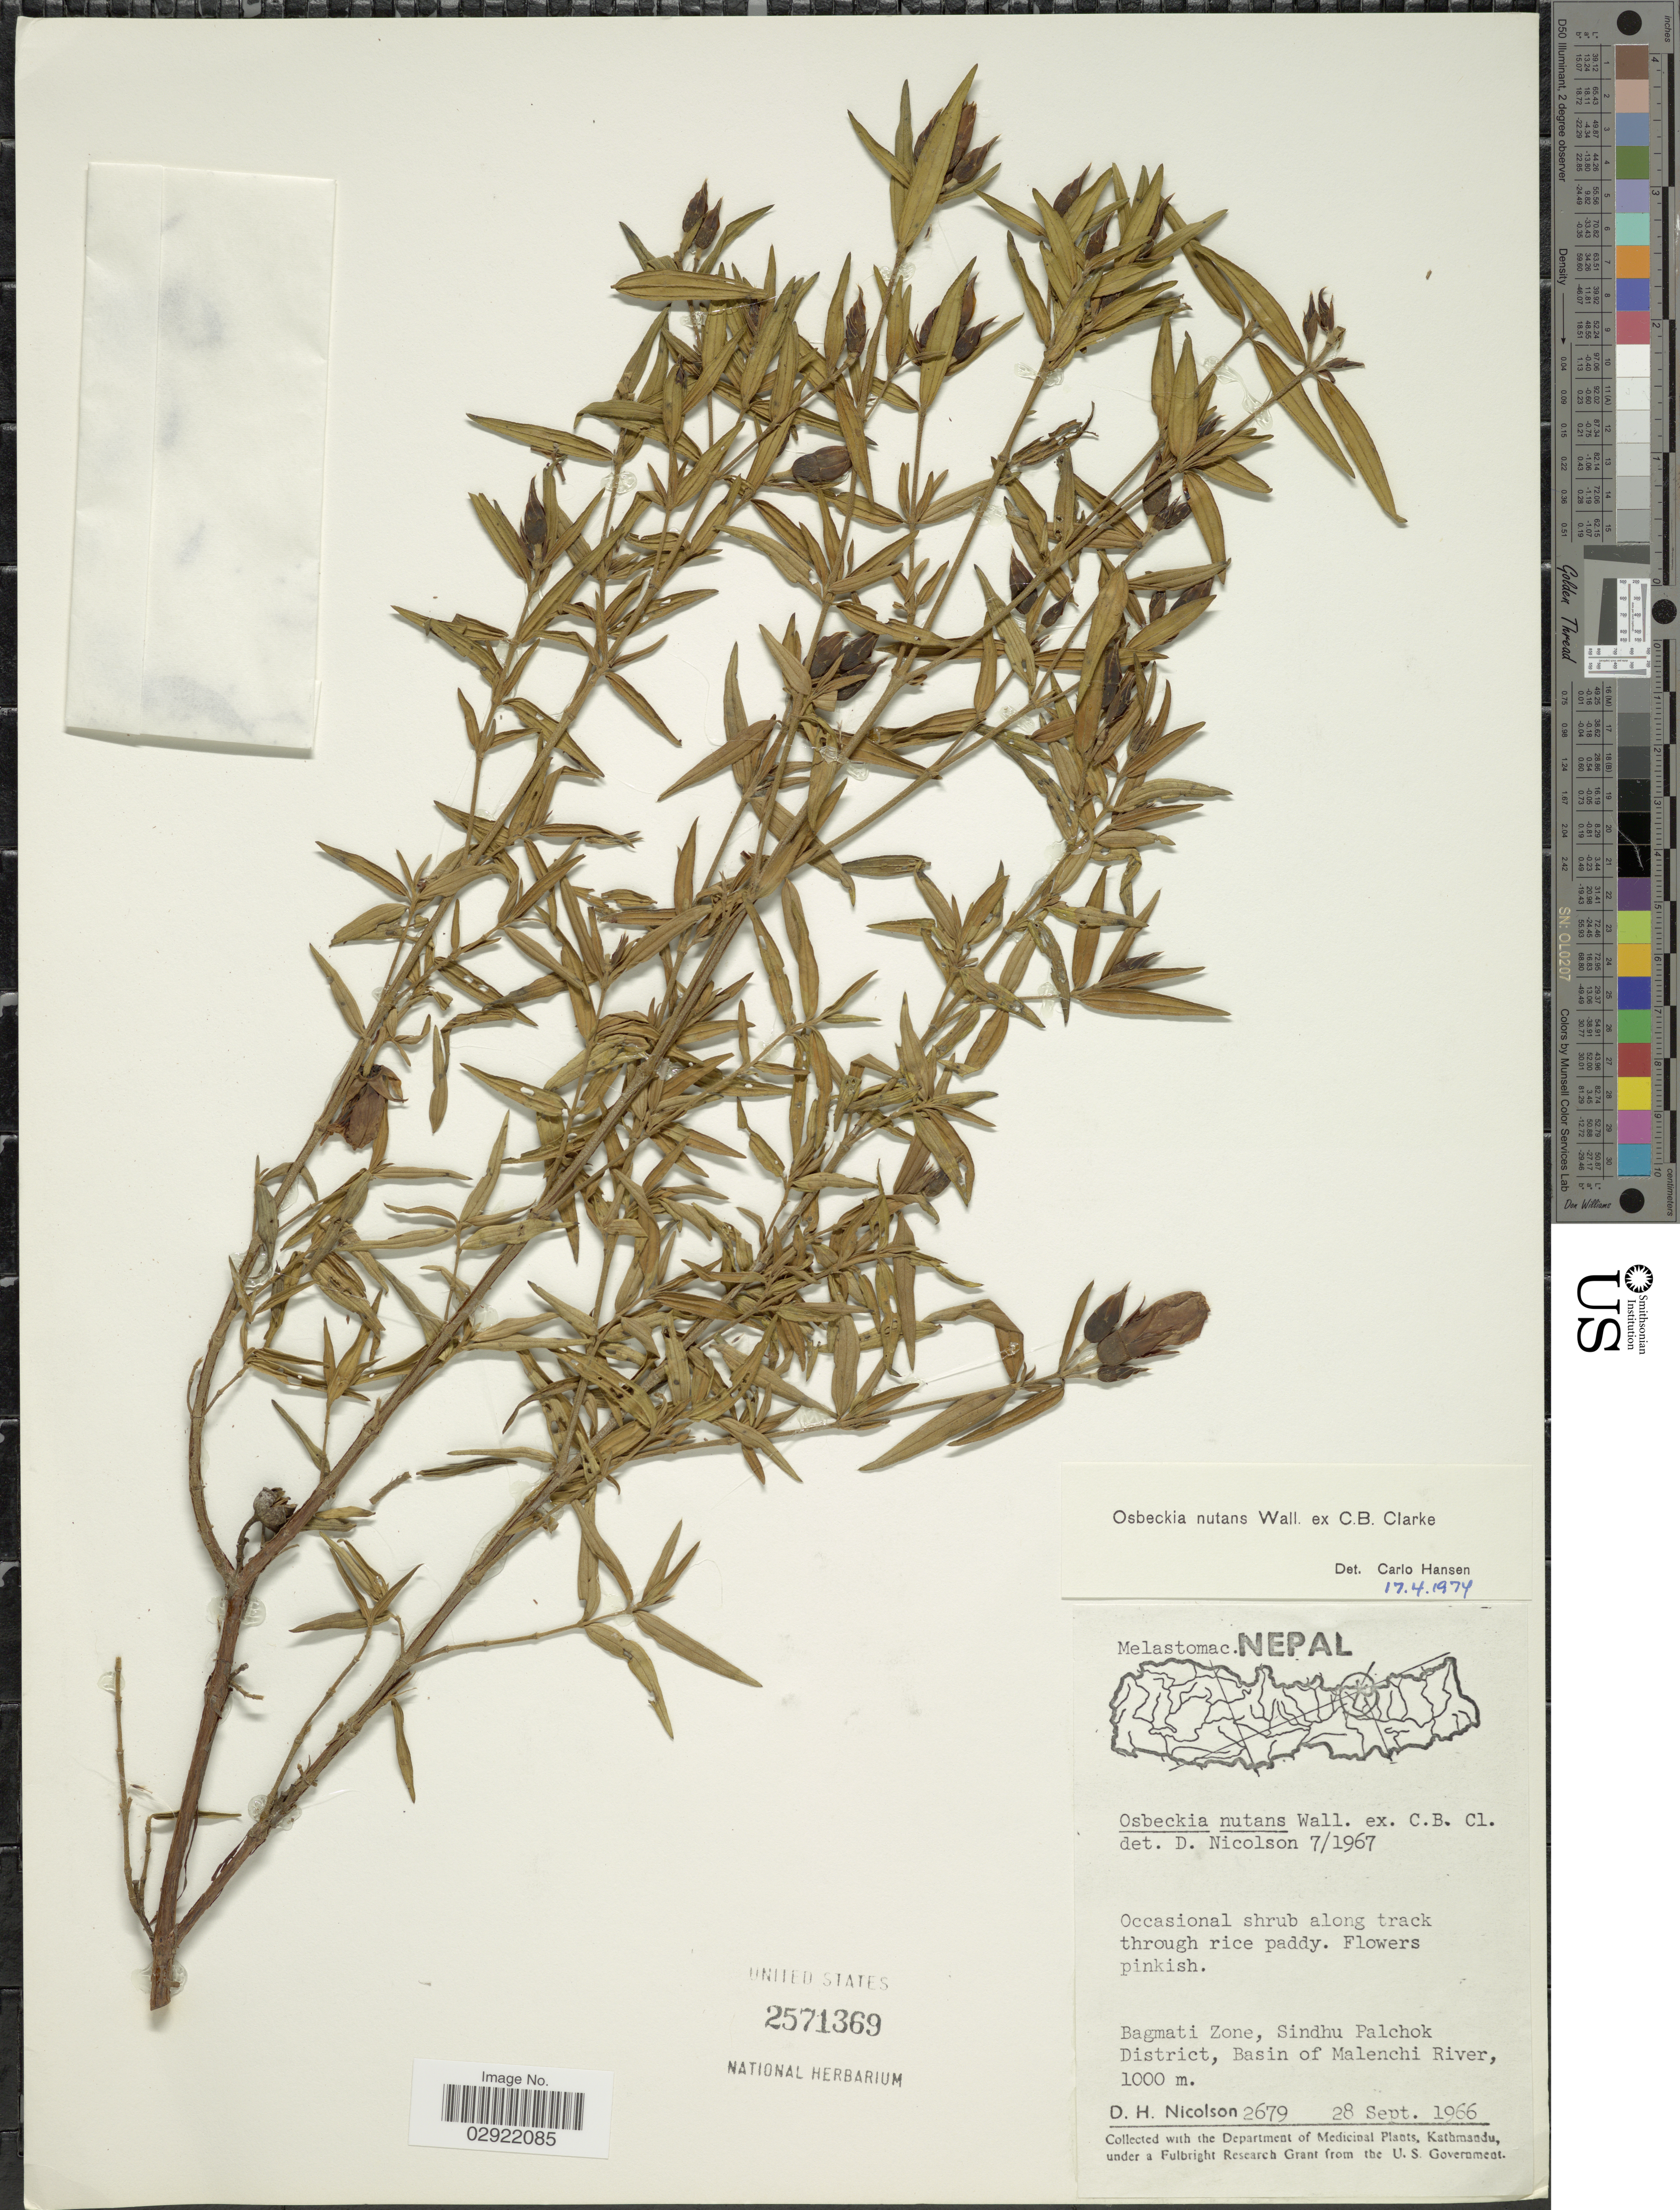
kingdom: Plantae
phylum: Tracheophyta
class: Magnoliopsida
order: Myrtales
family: Melastomataceae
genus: Osbeckia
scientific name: Osbeckia nutans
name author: Wall. ex C.B. Clarke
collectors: D. H. Nicolson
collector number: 2679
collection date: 1966-09-28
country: Nepal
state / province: Bagmati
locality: Bagmati Zone, Sindhu Palchok District, Basin of Malenchi River.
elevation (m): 1000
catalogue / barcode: US 2571369